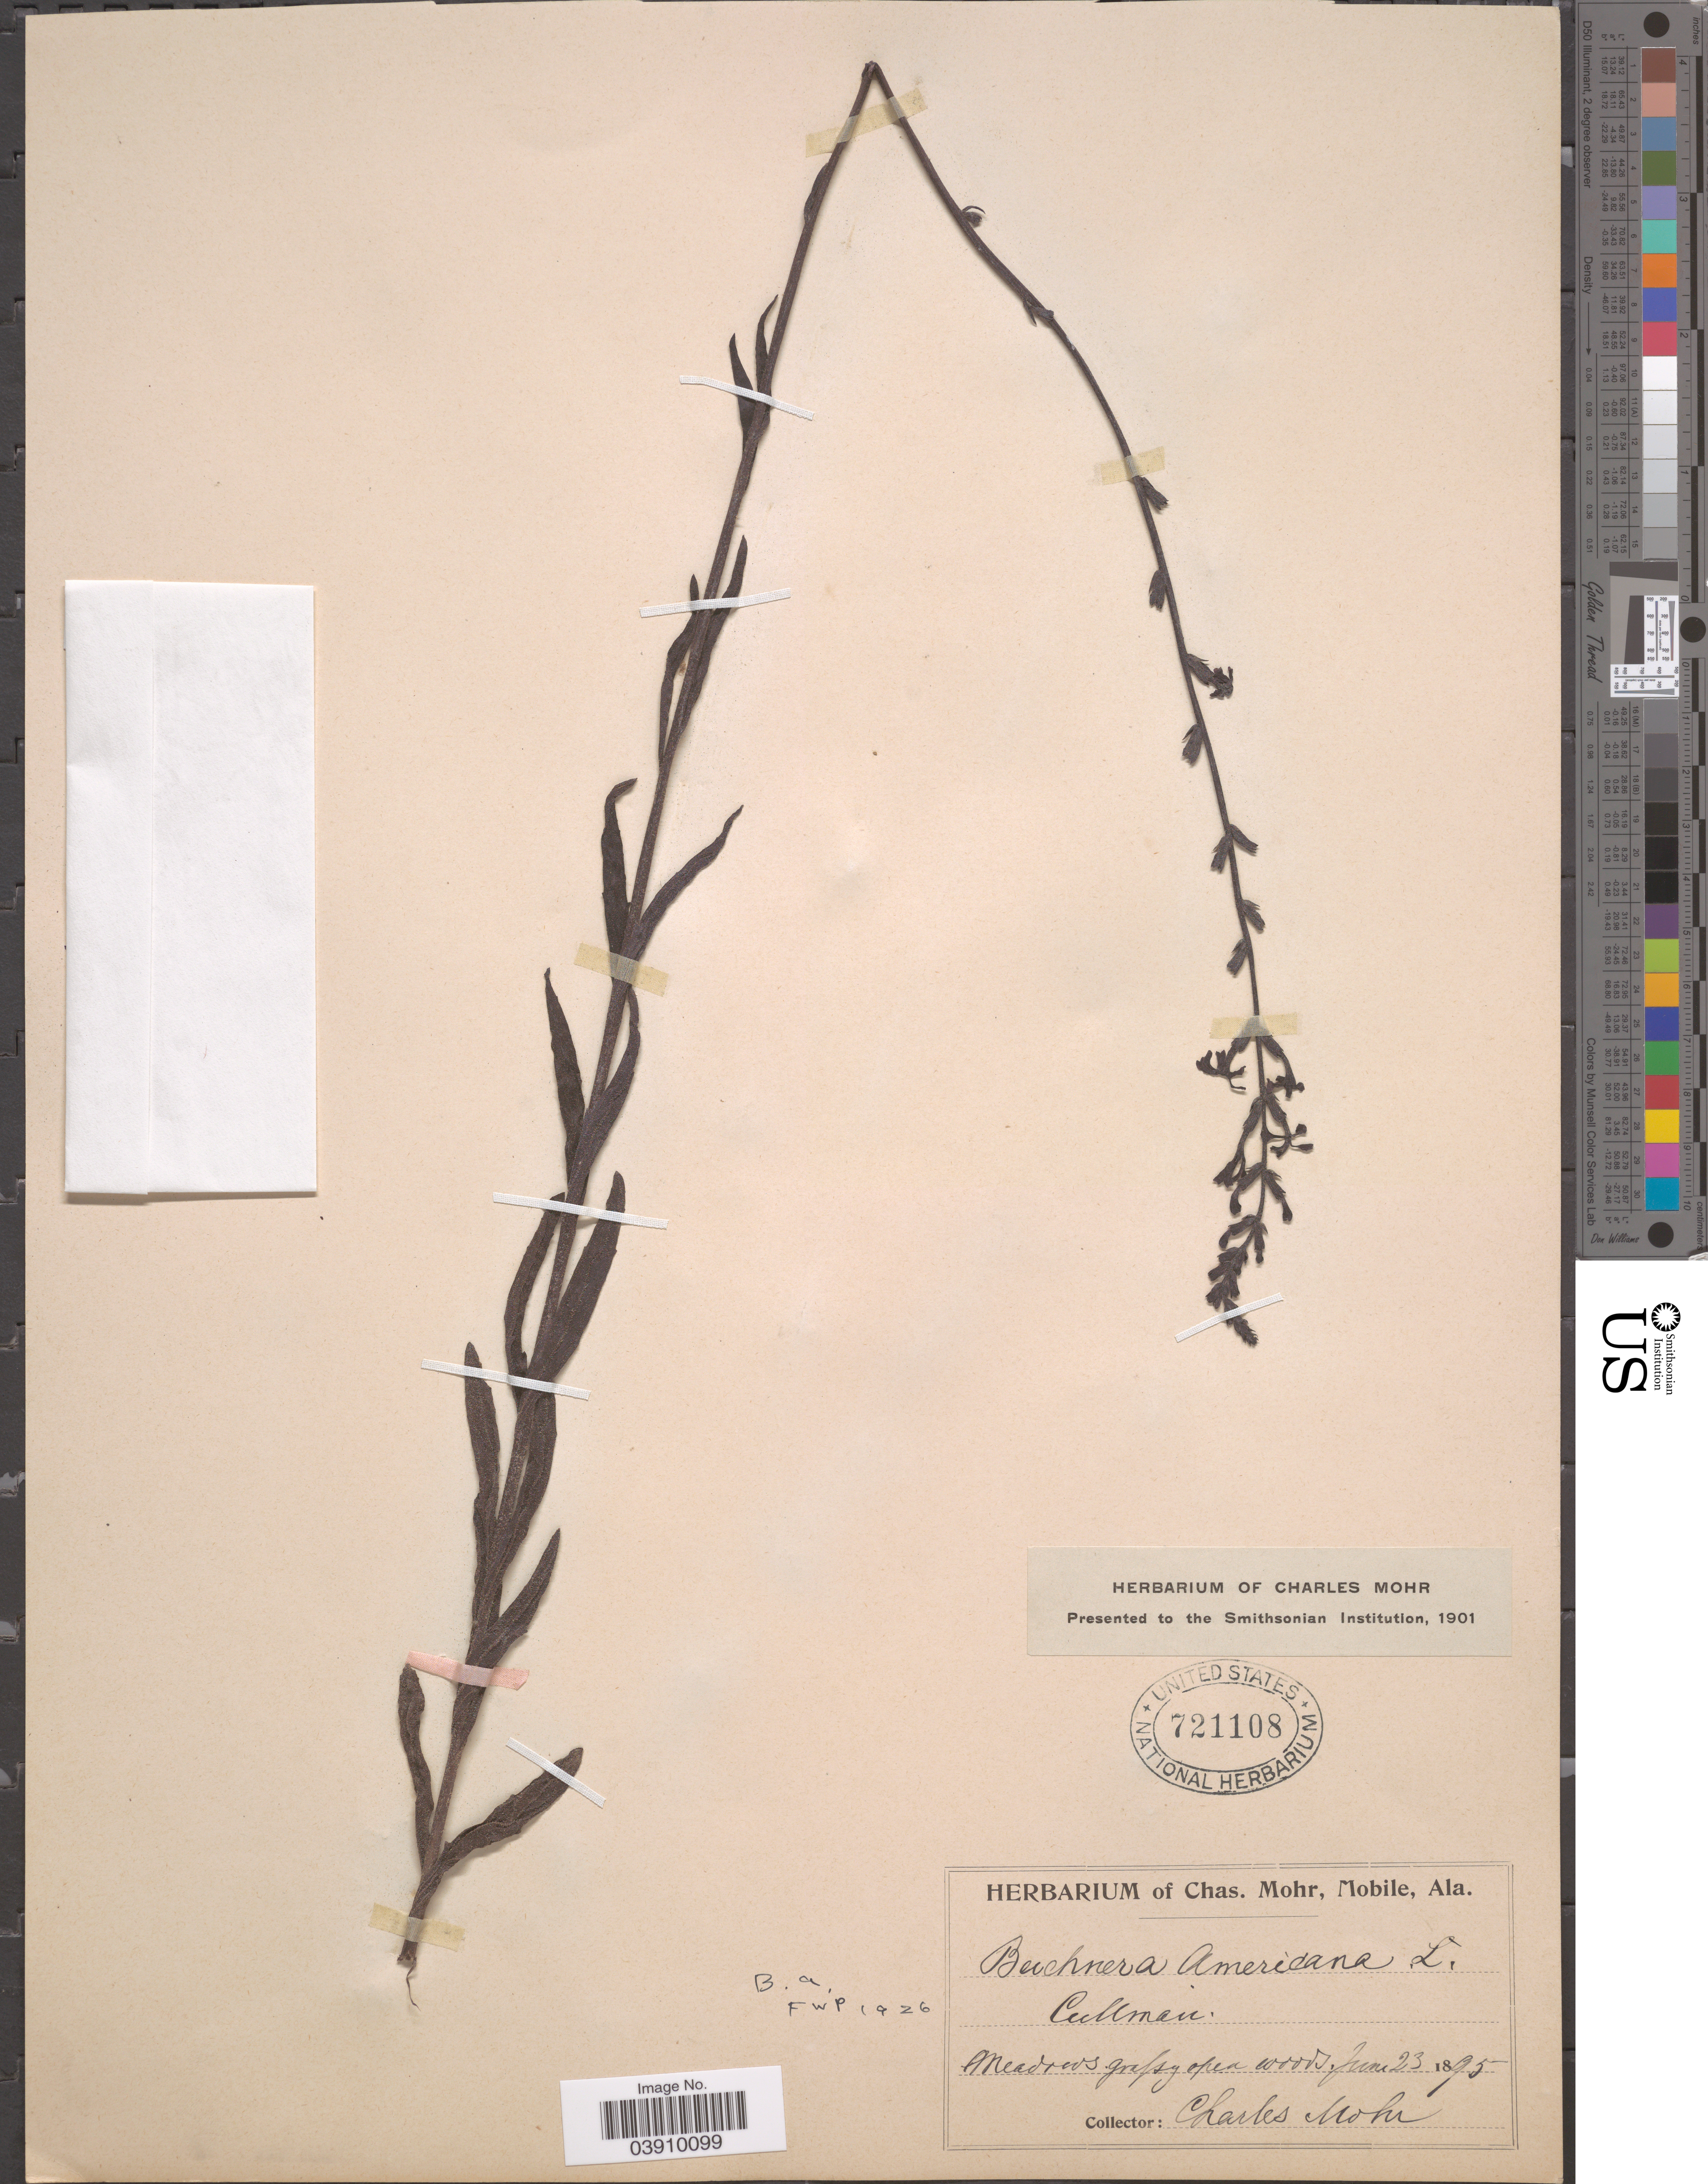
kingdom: Plantae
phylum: Tracheophyta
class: Magnoliopsida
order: Lamiales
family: Orobanchaceae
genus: Buchnera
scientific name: Buchnera americana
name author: L.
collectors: Mohr, C. T. (herbarium)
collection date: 1895-06-23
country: United States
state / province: Alabama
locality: Cullman.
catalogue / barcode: US 721108